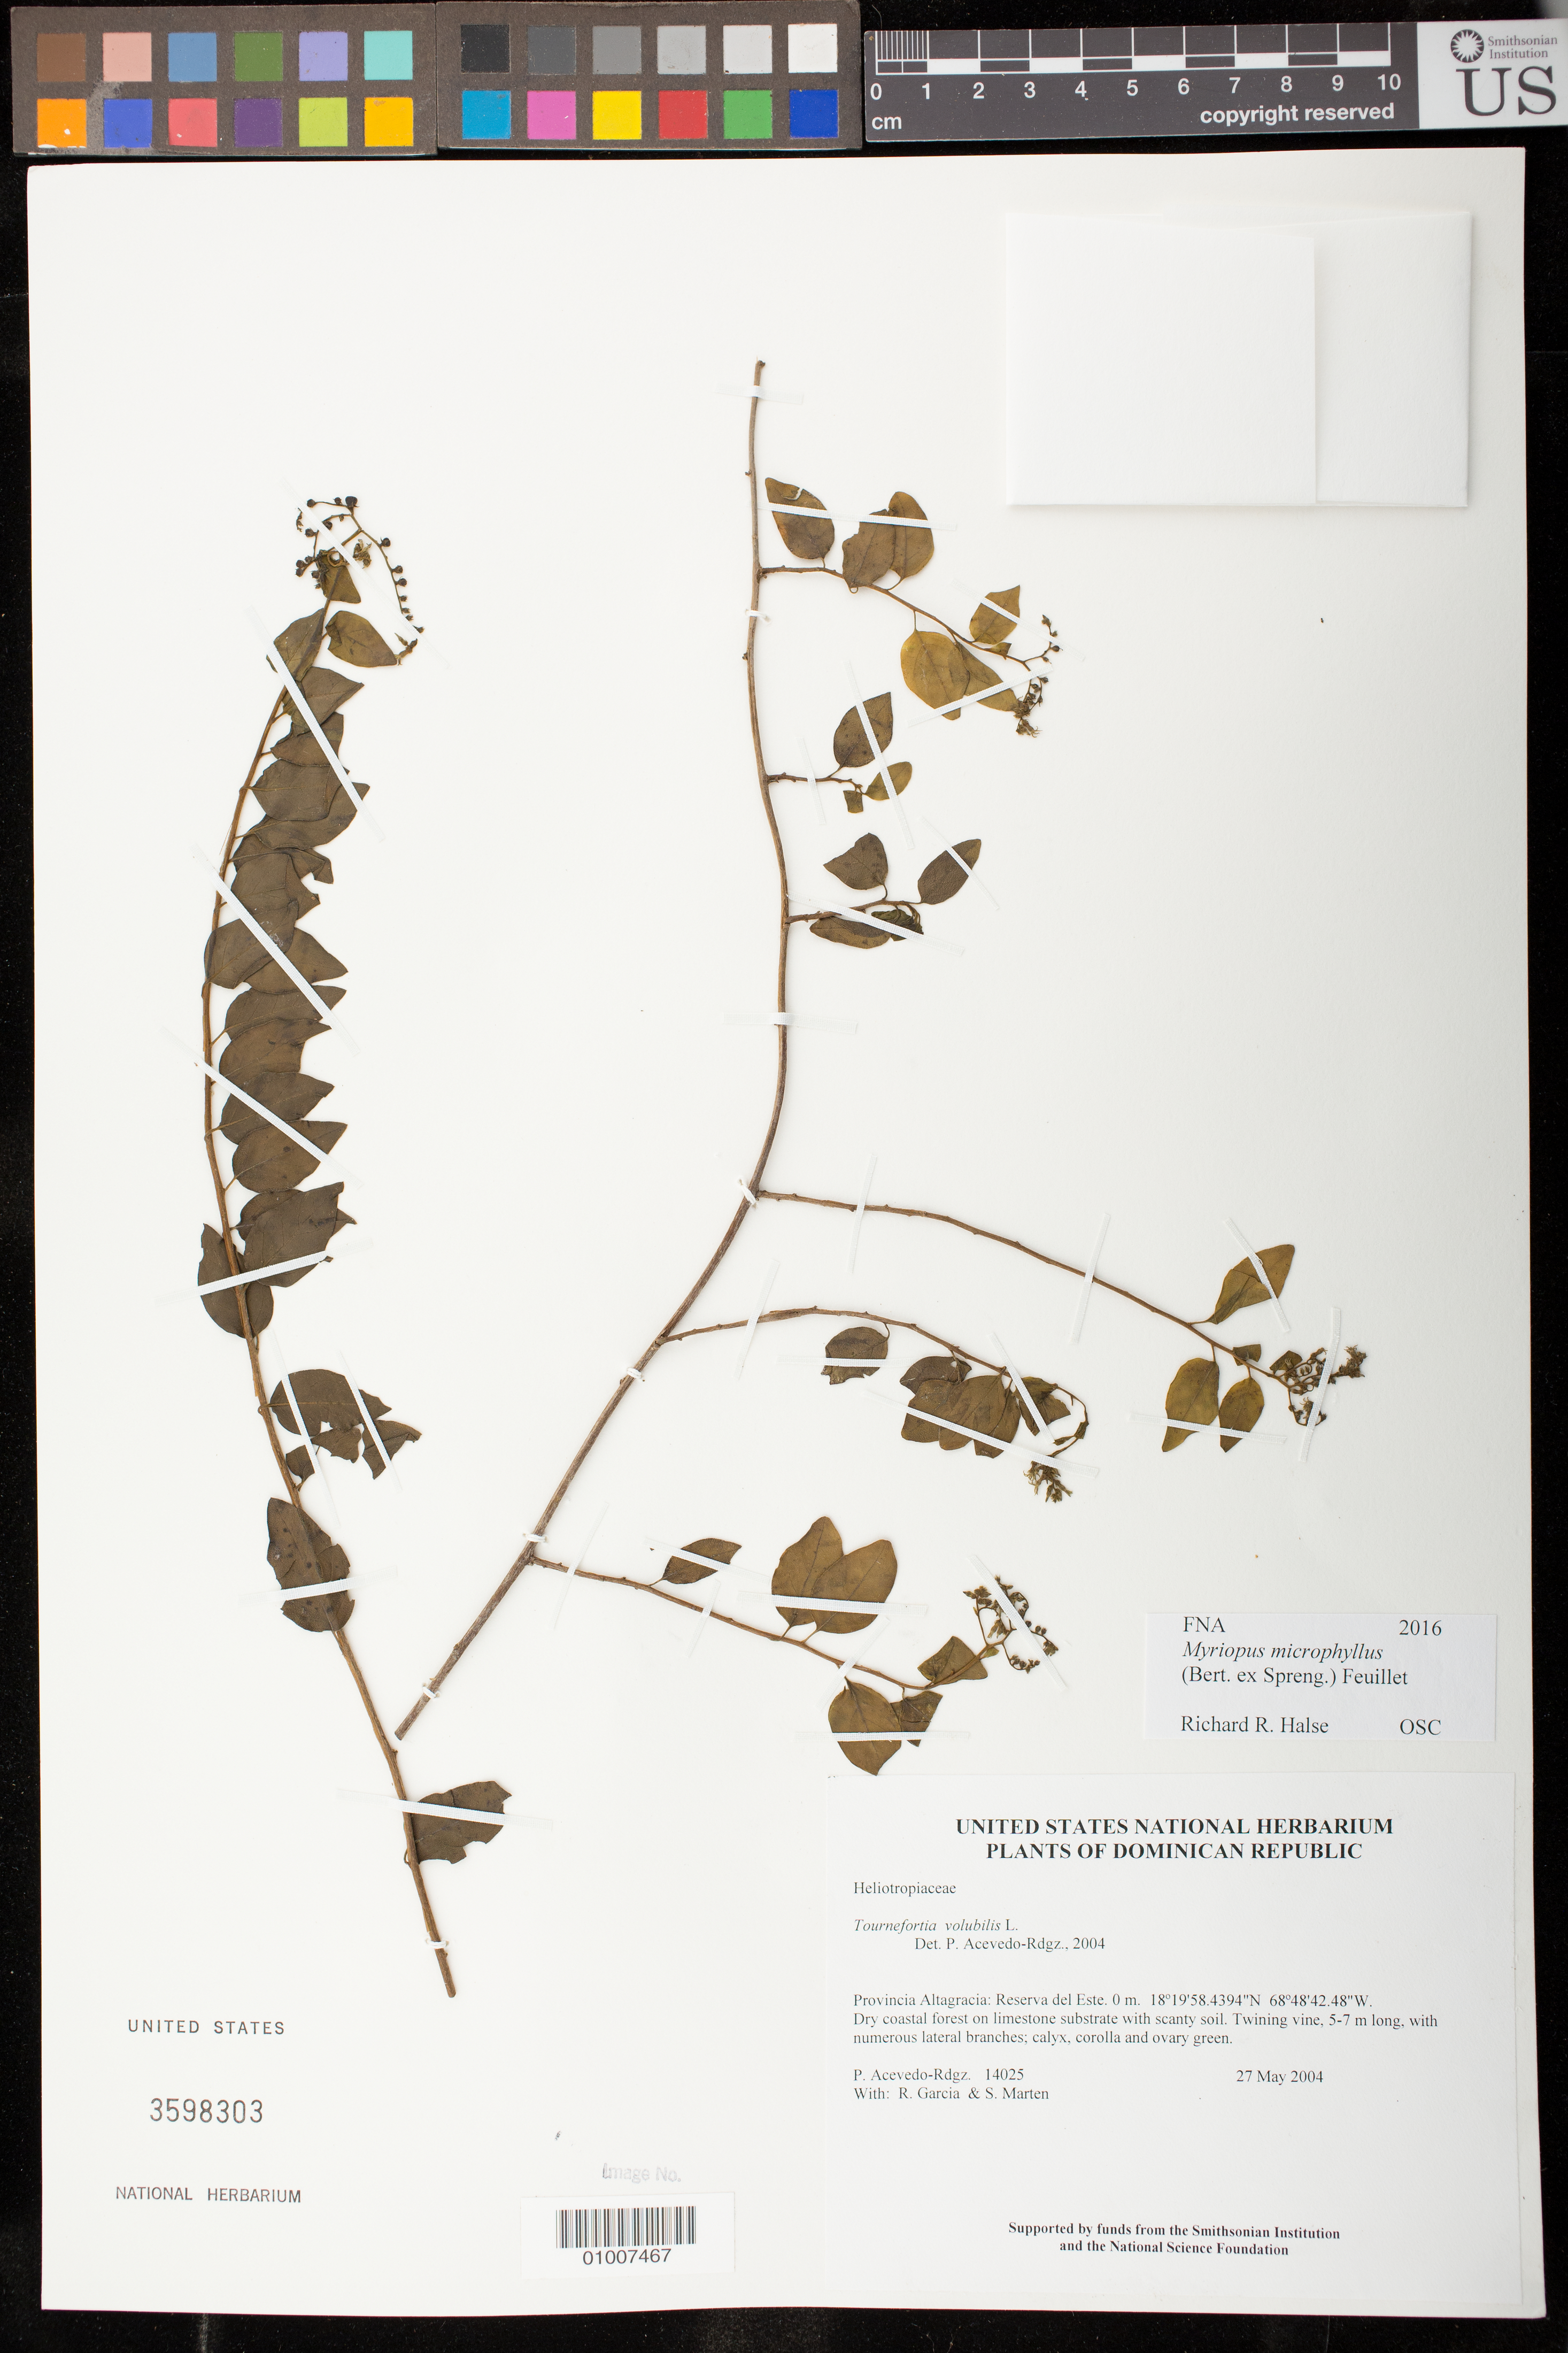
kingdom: Plantae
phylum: Tracheophyta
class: Magnoliopsida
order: Boraginales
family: Heliotropiaceae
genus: Myriopus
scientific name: Myriopus microphyllus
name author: (Bertero ex Spreng.) Feuillet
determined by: Halse, R. R.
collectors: P. Acevedo-Rodr., R. G. García & S. Marten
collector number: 14025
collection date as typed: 27 May 2004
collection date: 2004-05-27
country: Dominican Republic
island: Hispaniola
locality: Provincia Altagracia: Reserva del Este.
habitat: Dry coastal forest on limestone substrate with scanty soil.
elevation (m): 0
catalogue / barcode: US 3598303